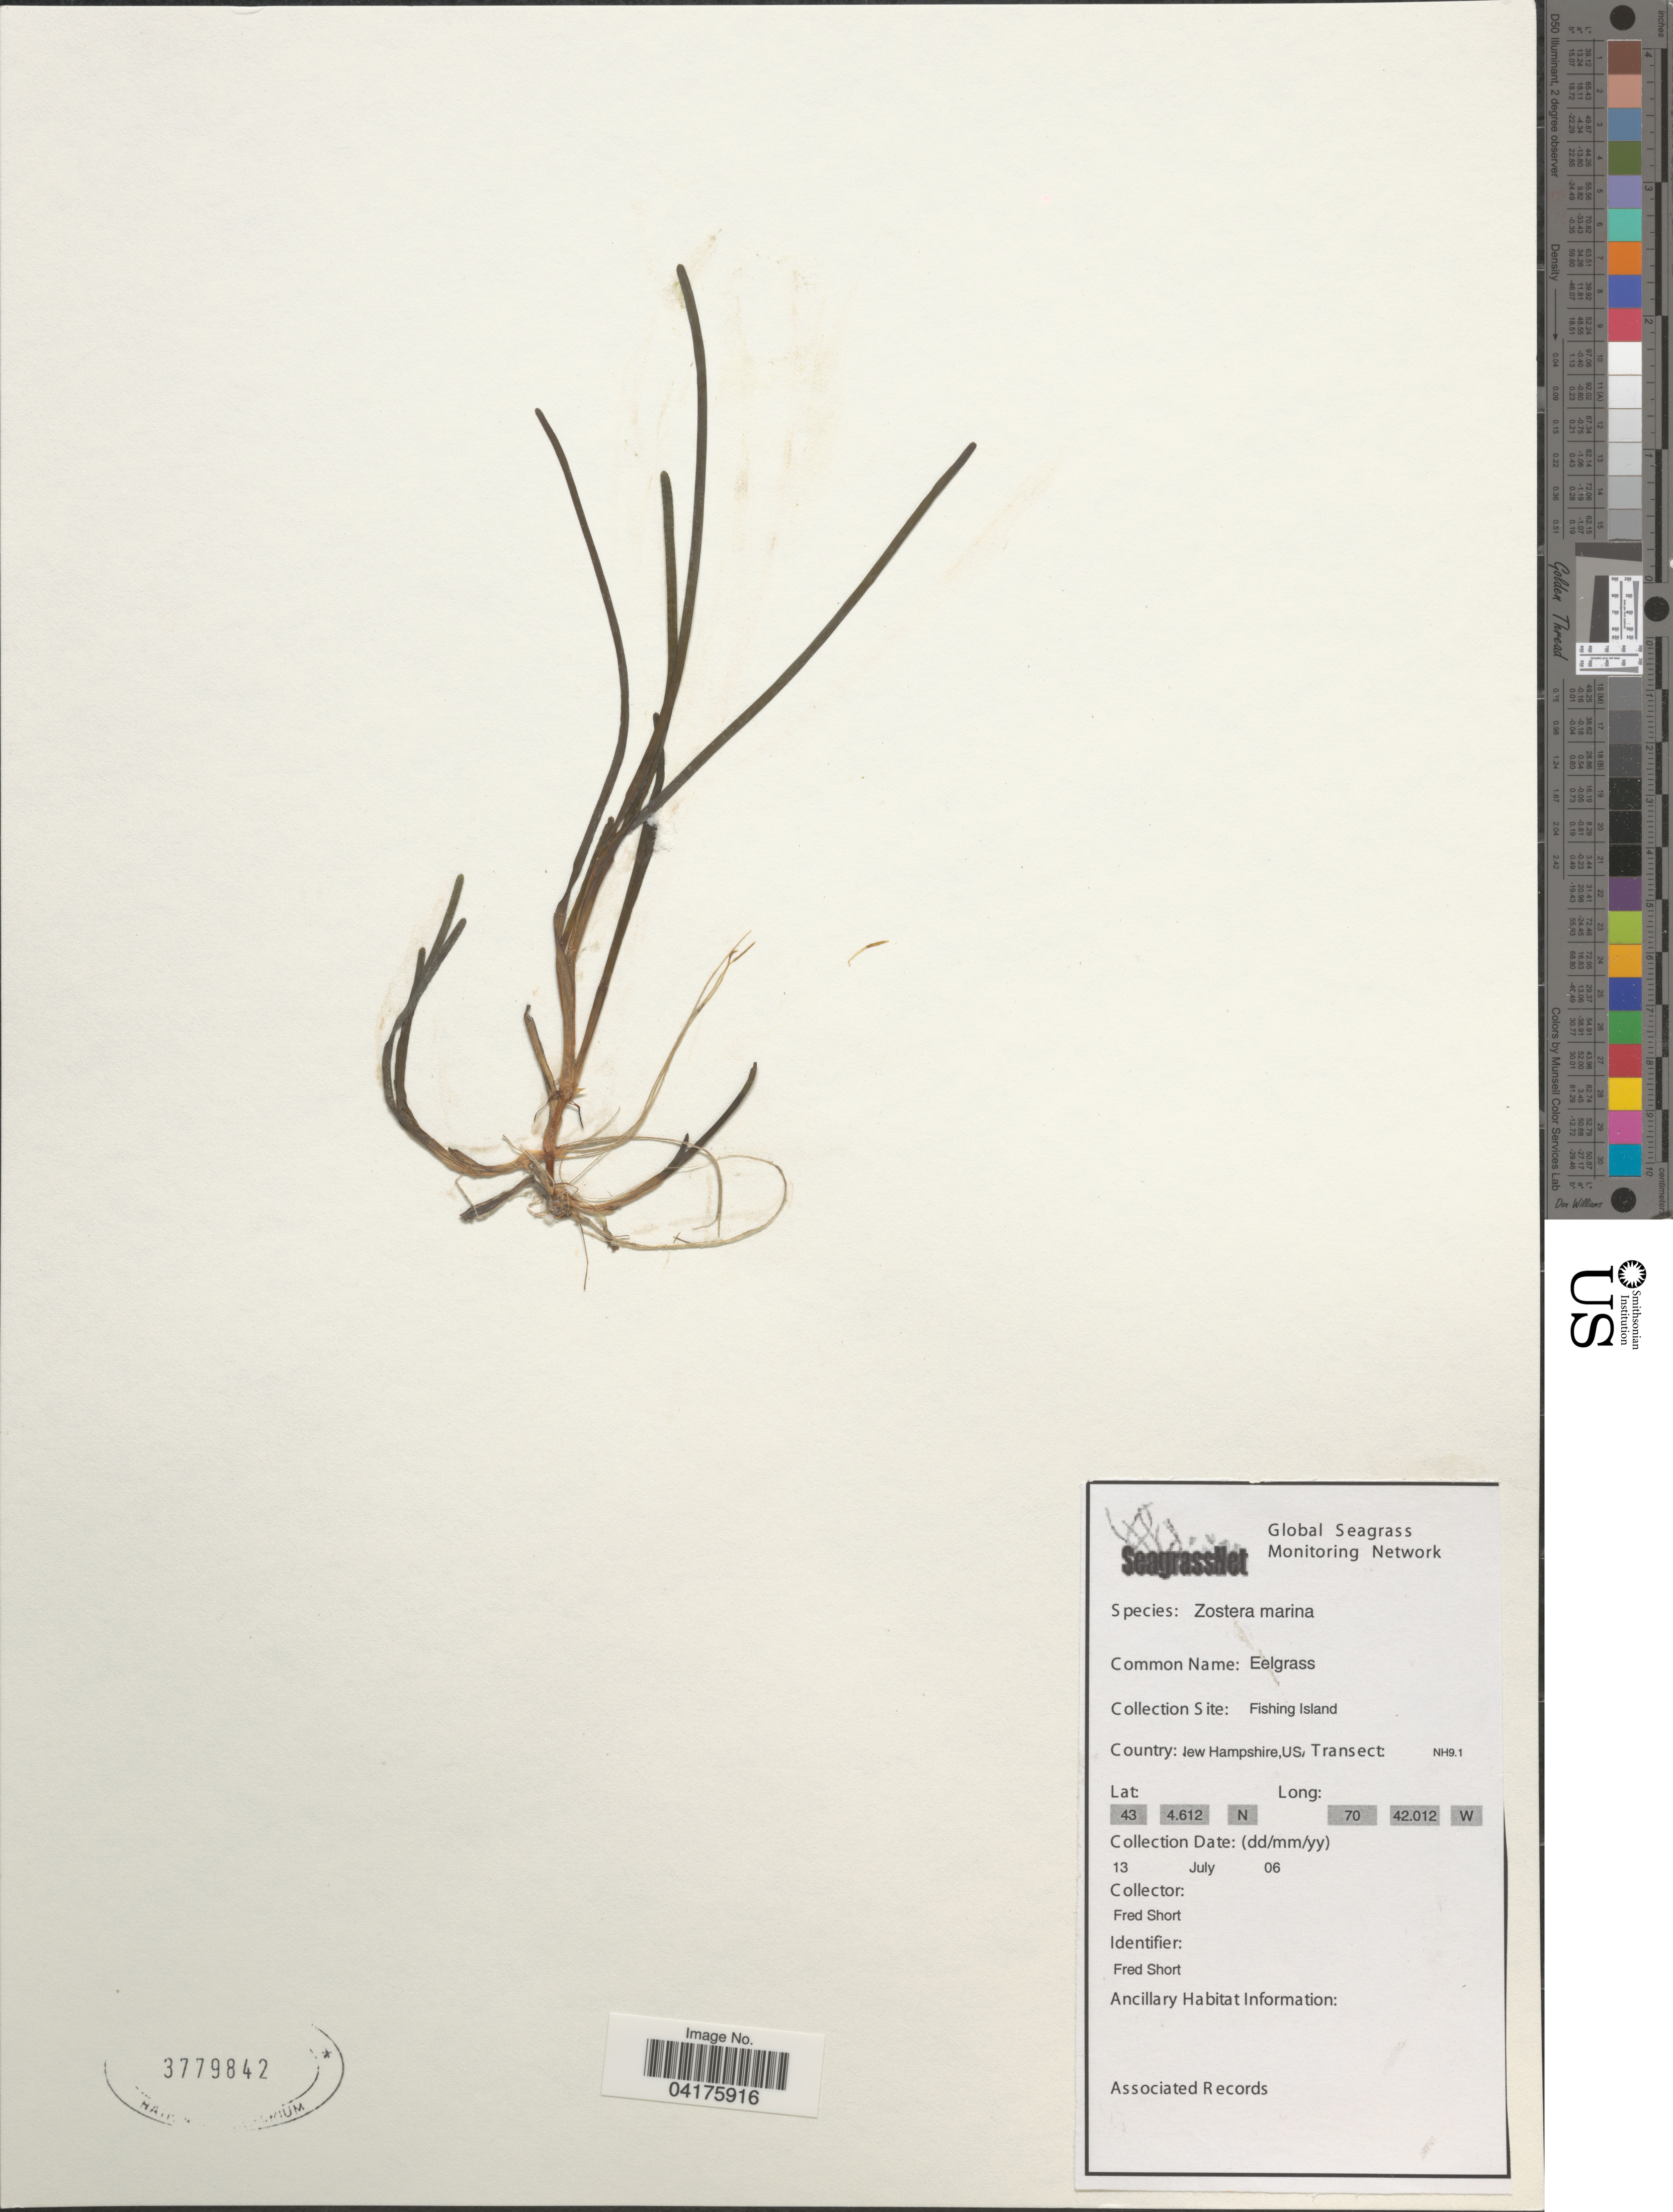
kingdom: Plantae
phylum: Tracheophyta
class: Liliopsida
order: Alismatales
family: Zosteraceae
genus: Zostera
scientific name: Zostera marina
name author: L.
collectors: F. Short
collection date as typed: Transcribed d/m/y: 13/7/6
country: United States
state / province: New Hampshire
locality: Transect NH9.1. Fishing Island.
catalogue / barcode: US 3779842